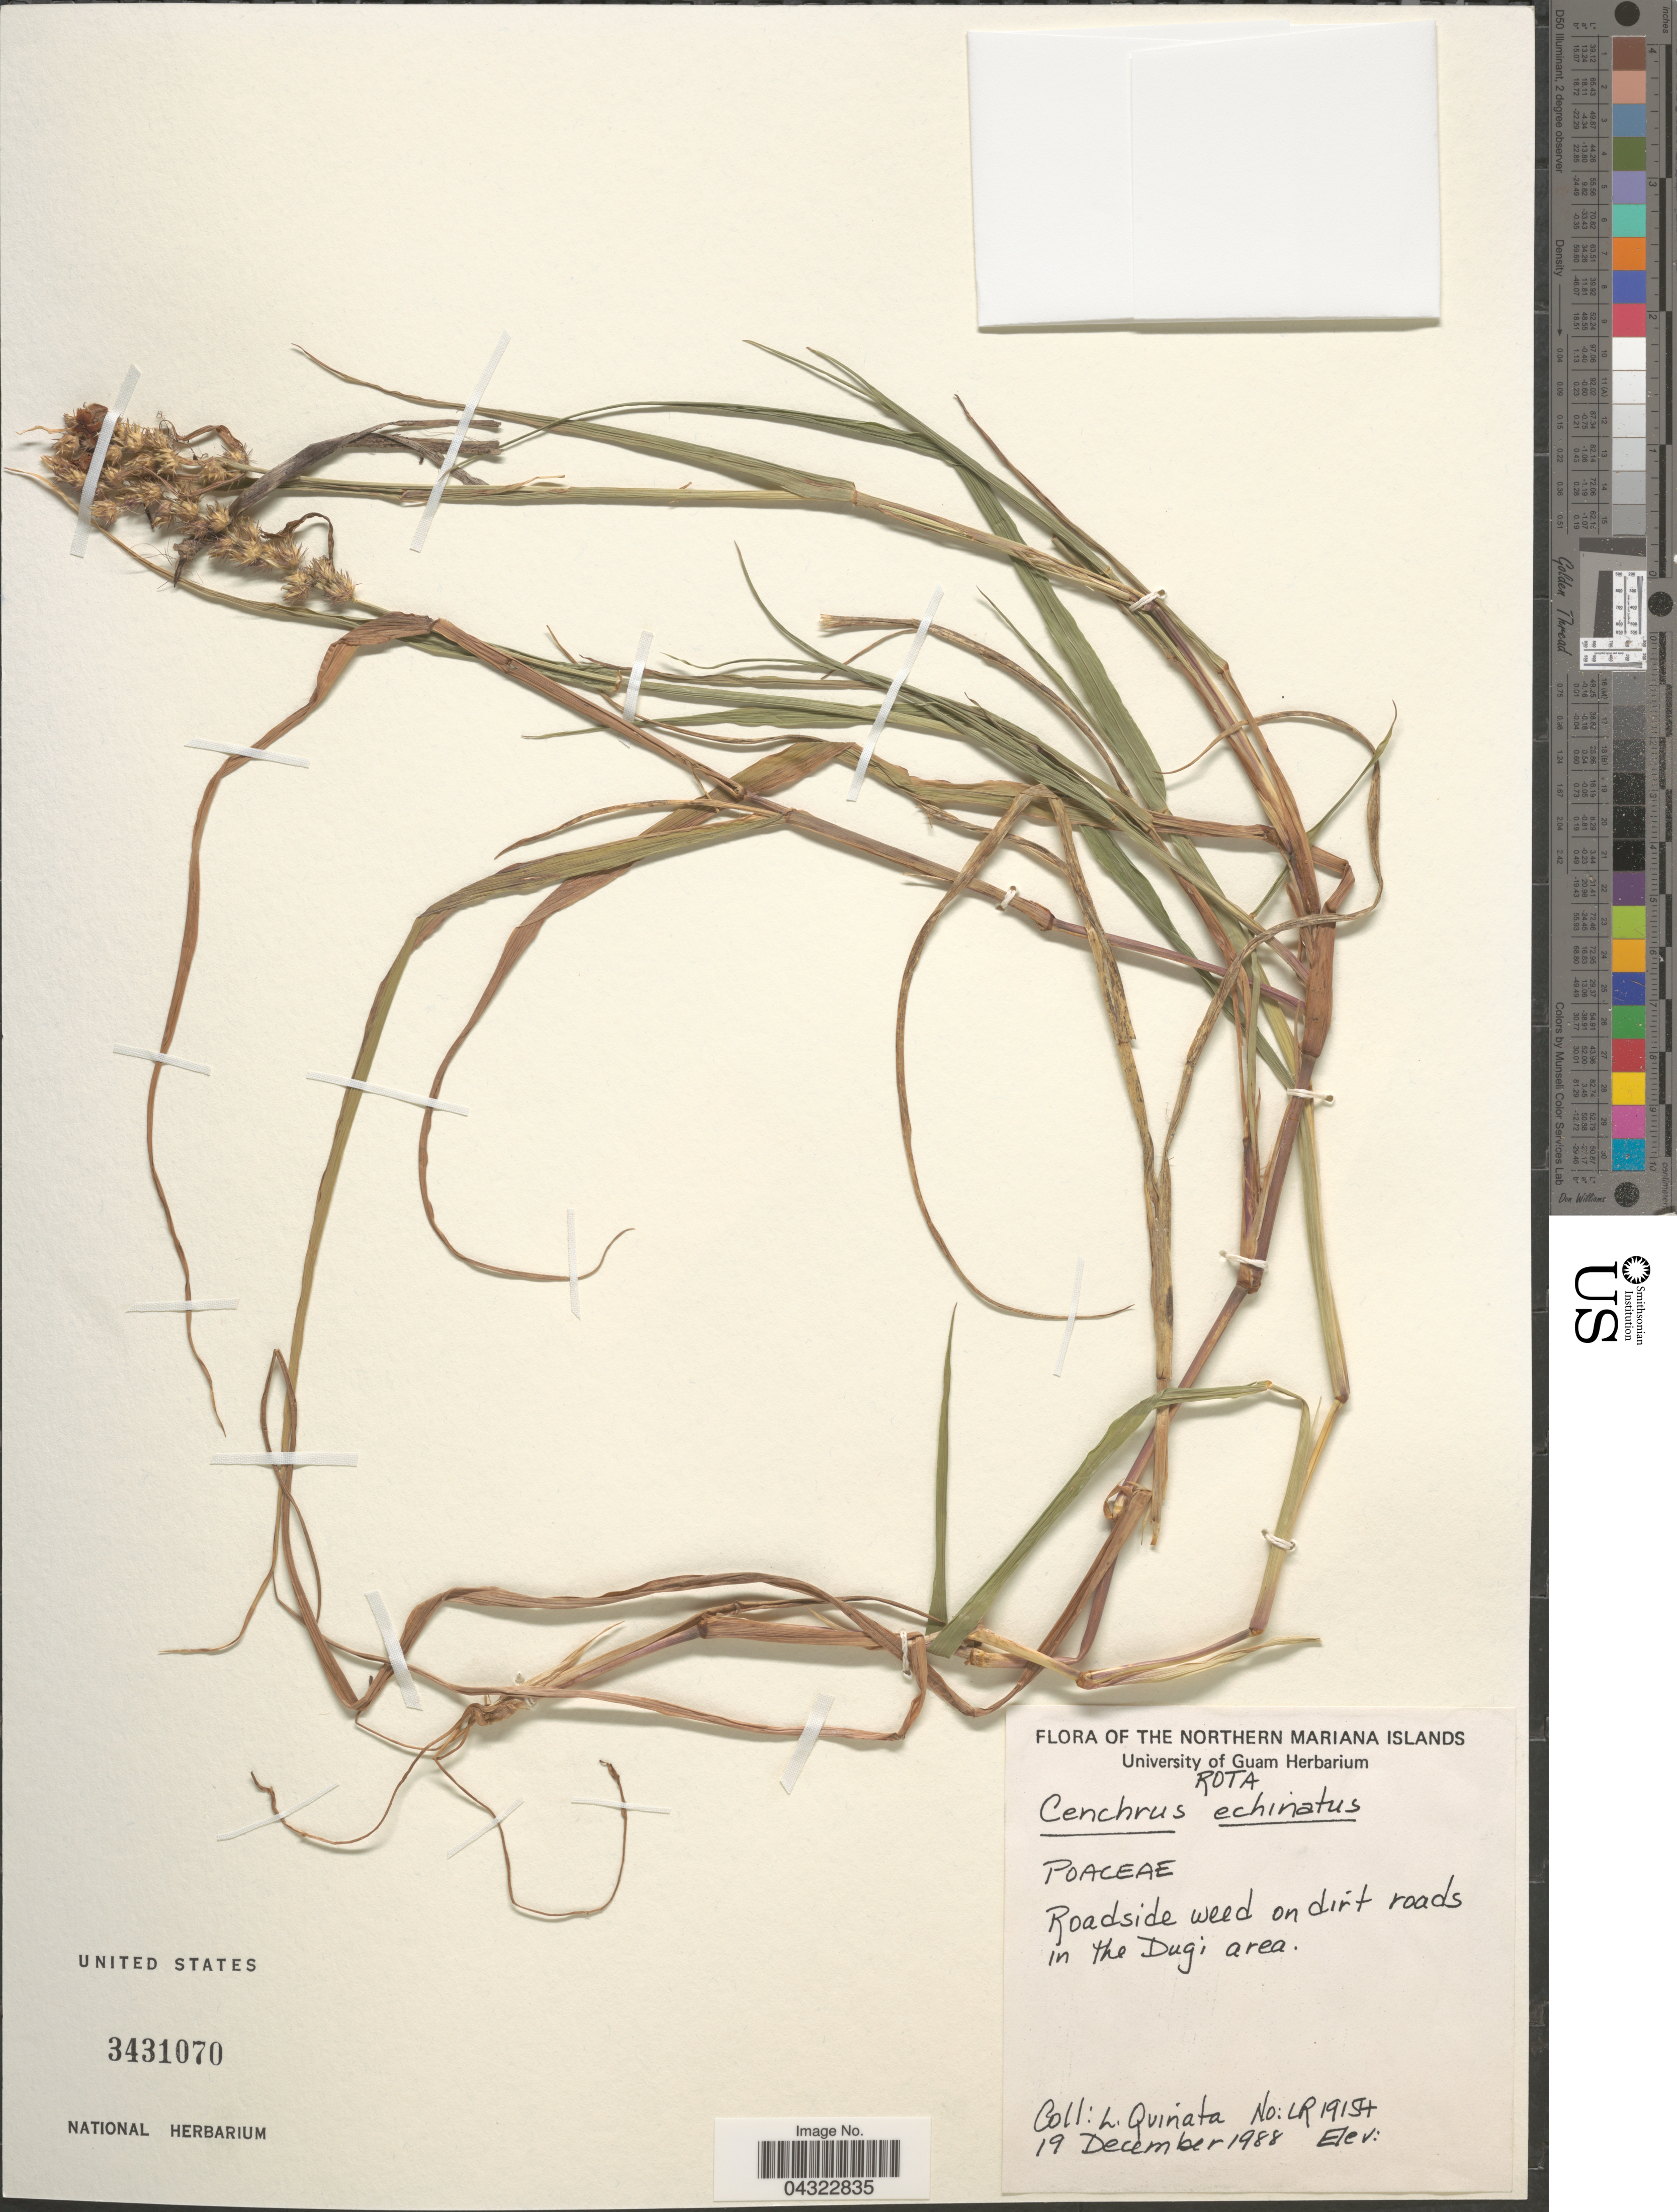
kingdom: Plantae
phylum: Tracheophyta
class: Liliopsida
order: Poales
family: Poaceae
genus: Cenchrus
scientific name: Cenchrus echinatus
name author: L.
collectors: L. Quinata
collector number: LR19154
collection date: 1988-12-19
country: Northern Mariana Islands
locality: Rota. Roadside weed on dirt roads in the Dug.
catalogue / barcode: US 3431070